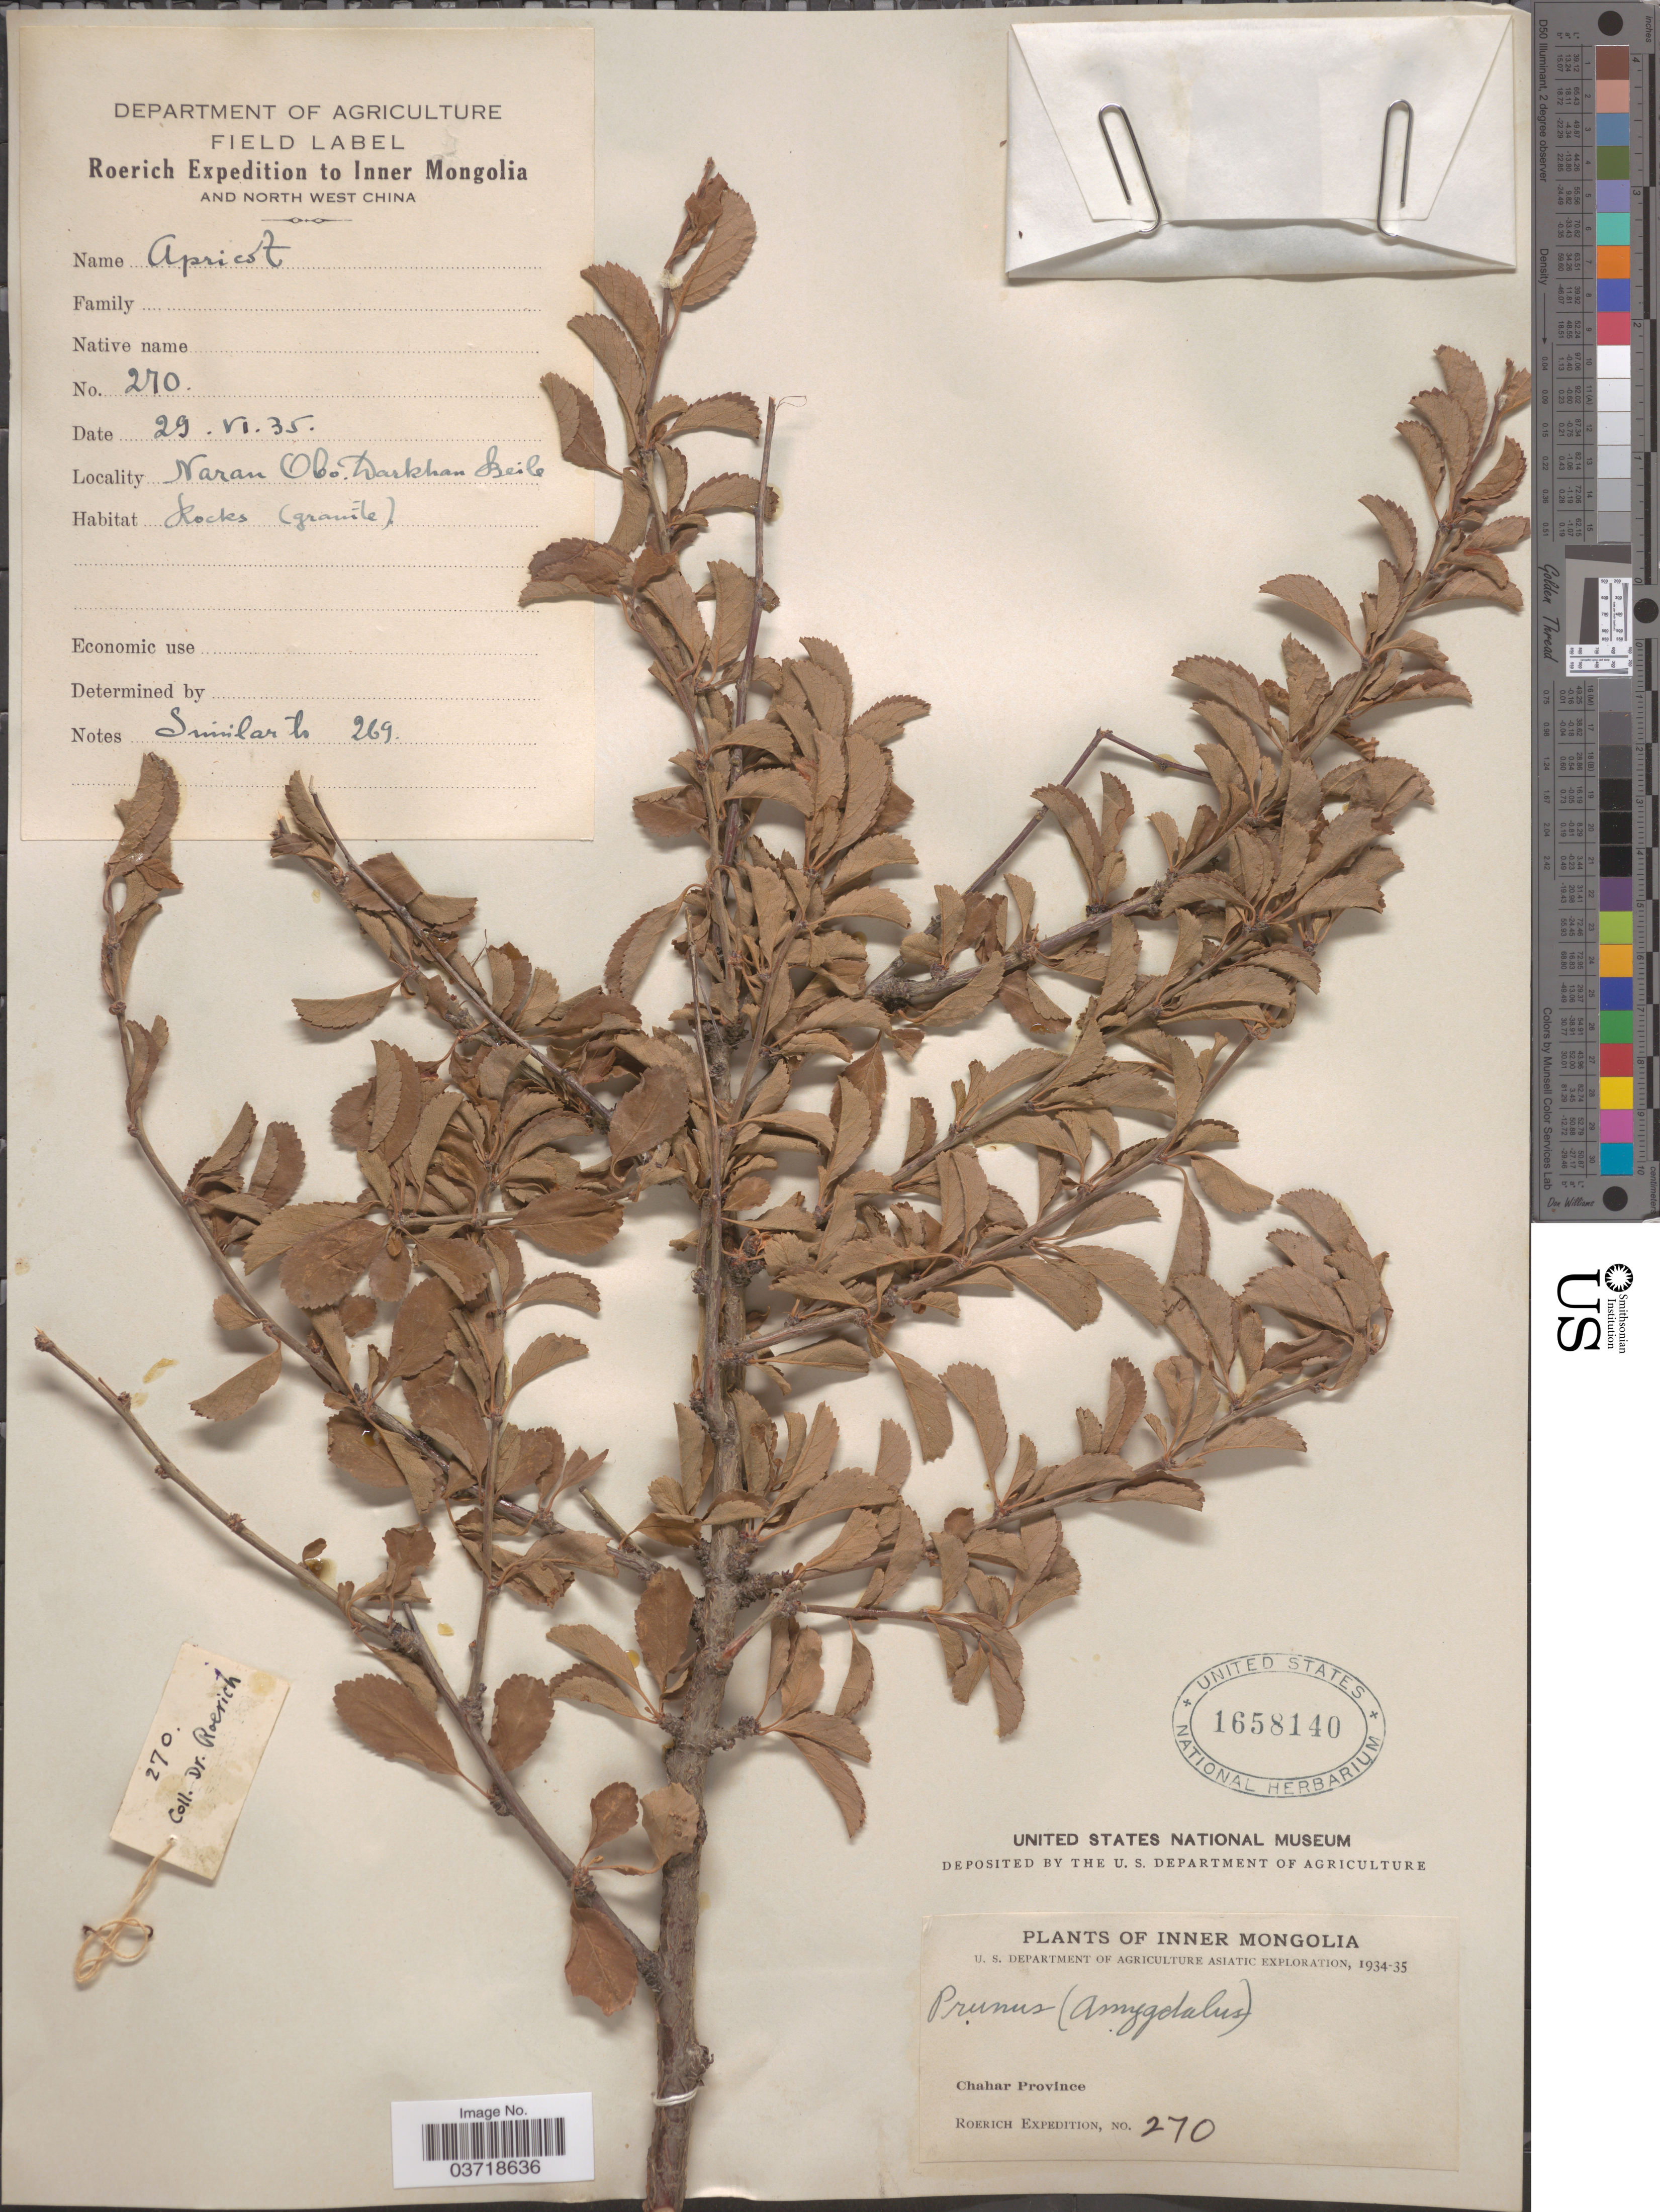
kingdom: Plantae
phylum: Tracheophyta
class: Magnoliopsida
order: Rosales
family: Rosaceae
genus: Prunus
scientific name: Prunus sp.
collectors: Roerich Expedition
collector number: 270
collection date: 1935-06-29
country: China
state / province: Nei Monggol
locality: Inner Mongolia and North West China. Naran Obo, Darkhan Beile. Chahar Province.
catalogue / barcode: US 1658140